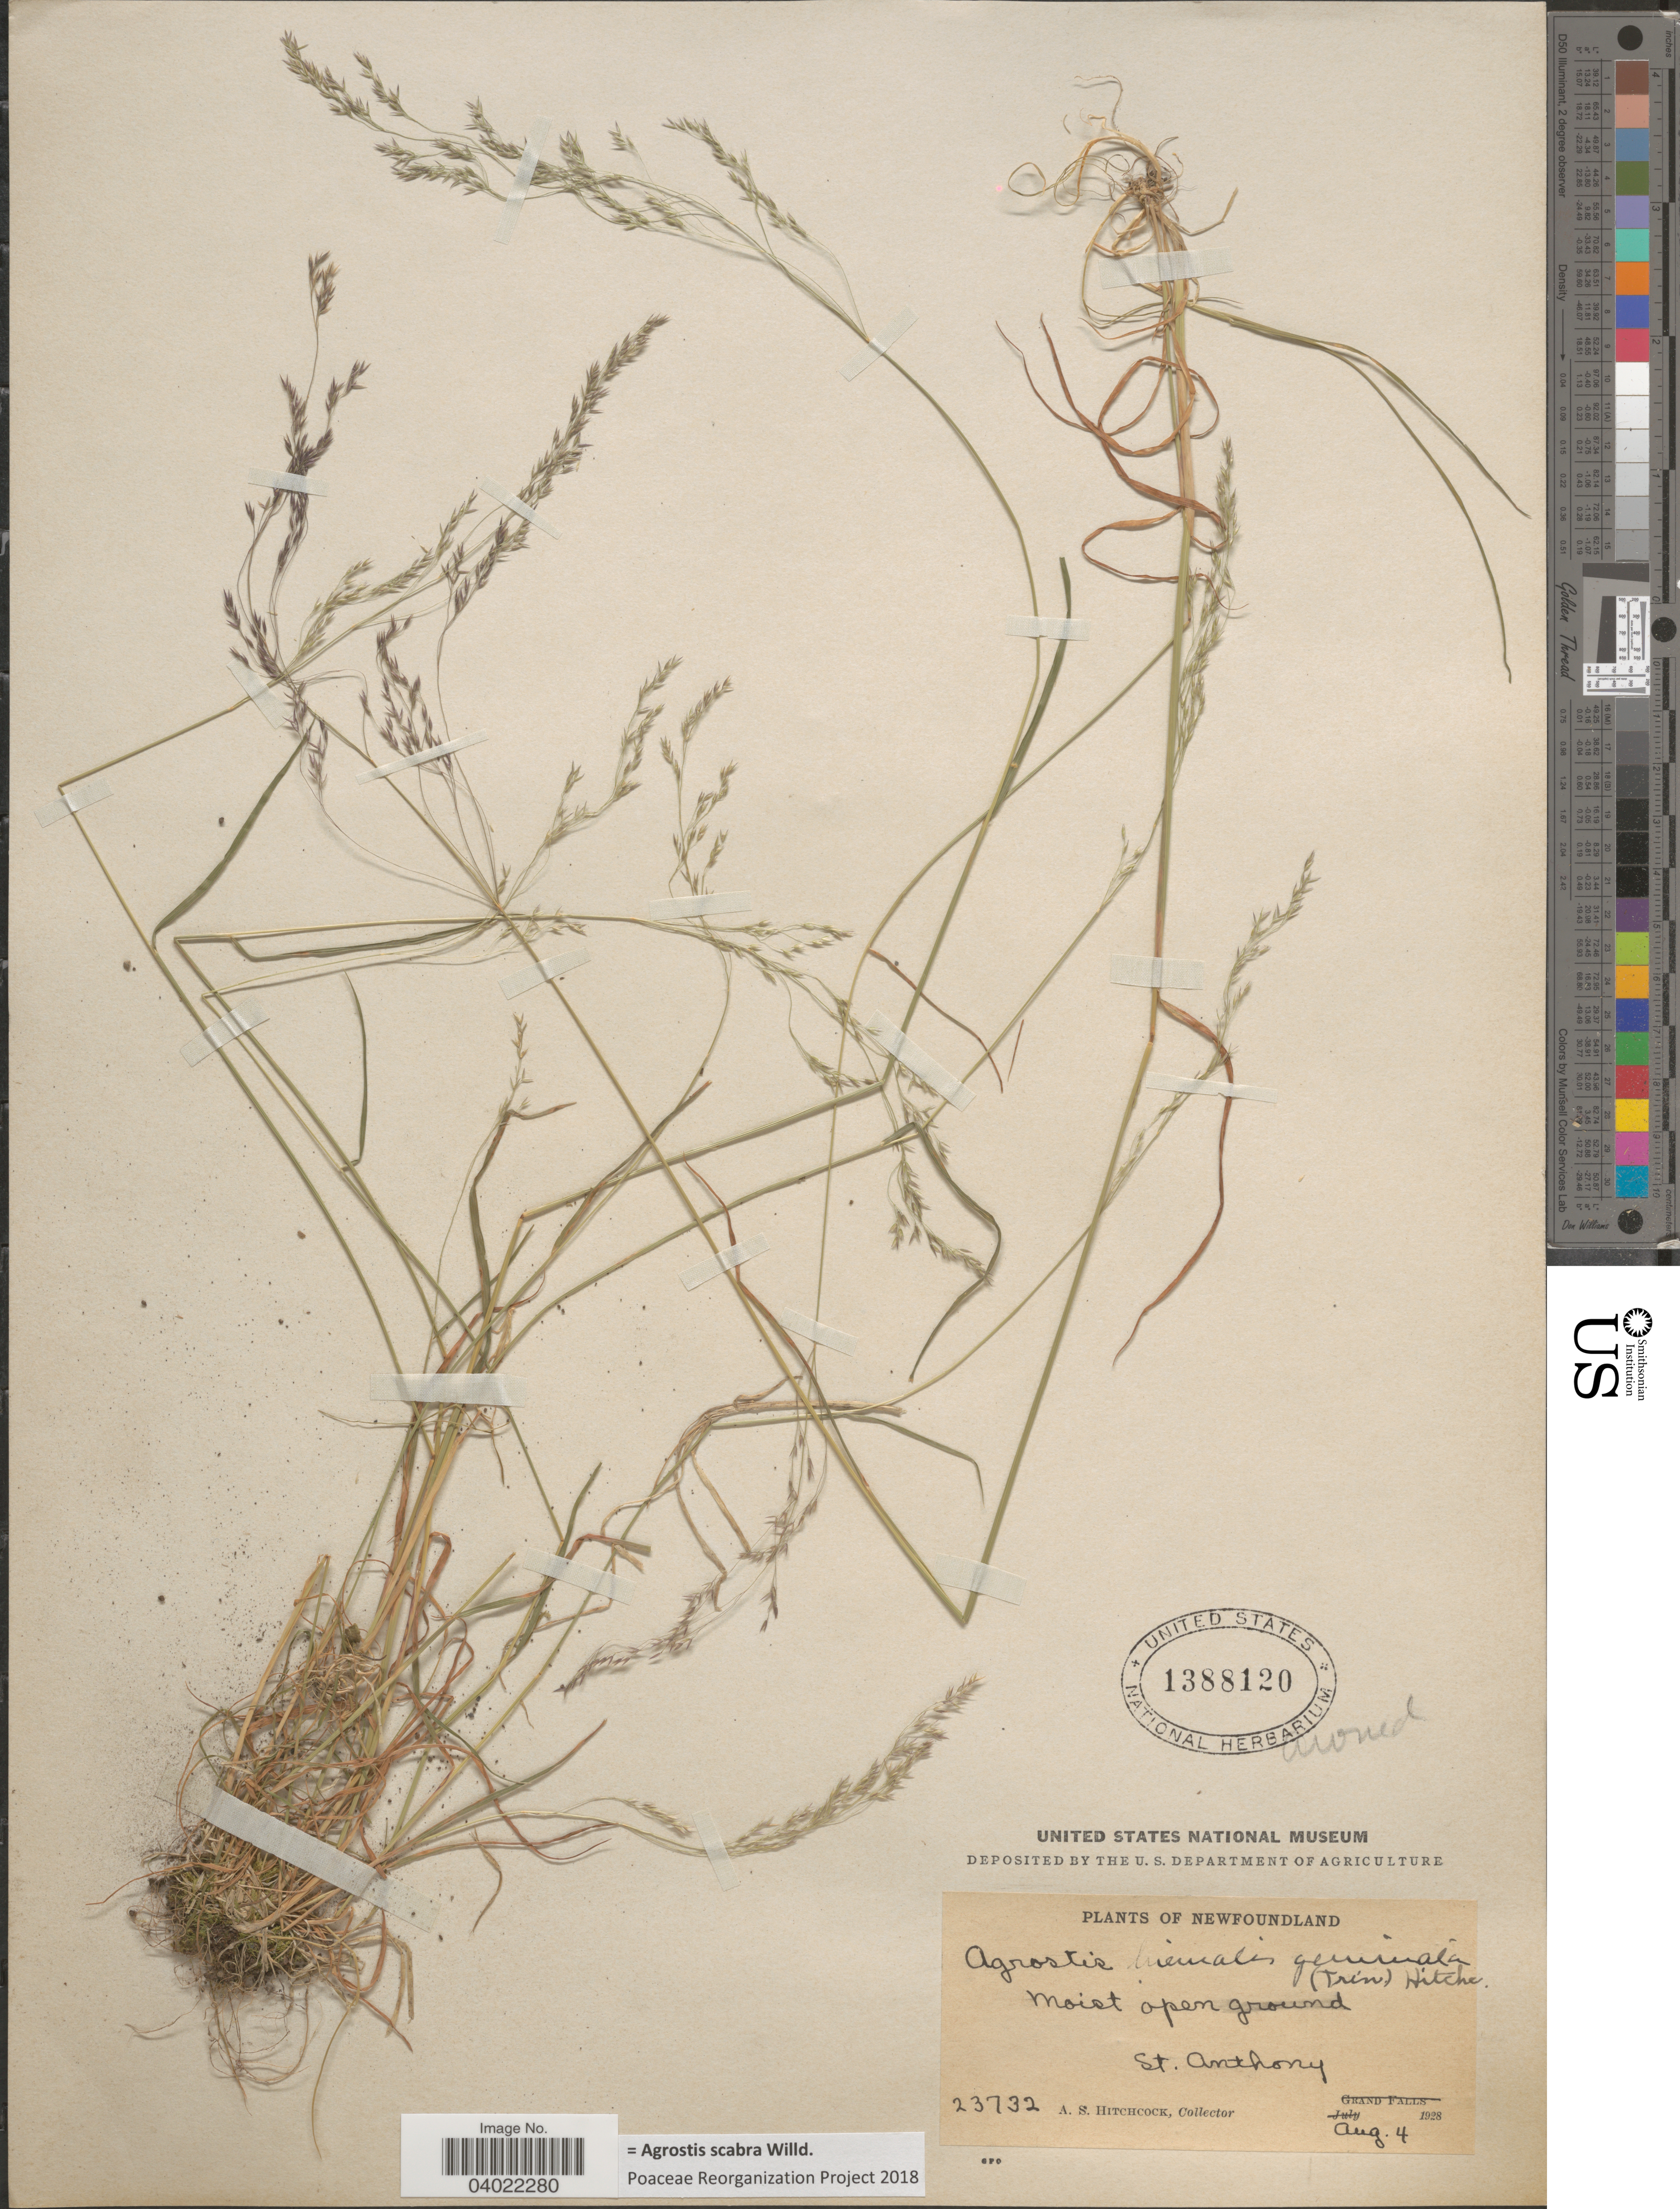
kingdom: Plantae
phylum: Tracheophyta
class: Liliopsida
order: Poales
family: Poaceae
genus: Agrostis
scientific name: Agrostis scabra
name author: Willd.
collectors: A. S. Hitchcock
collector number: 23732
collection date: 1928-08-04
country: Canada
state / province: Newfoundland and Labrador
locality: St. Anthony.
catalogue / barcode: US 1388120